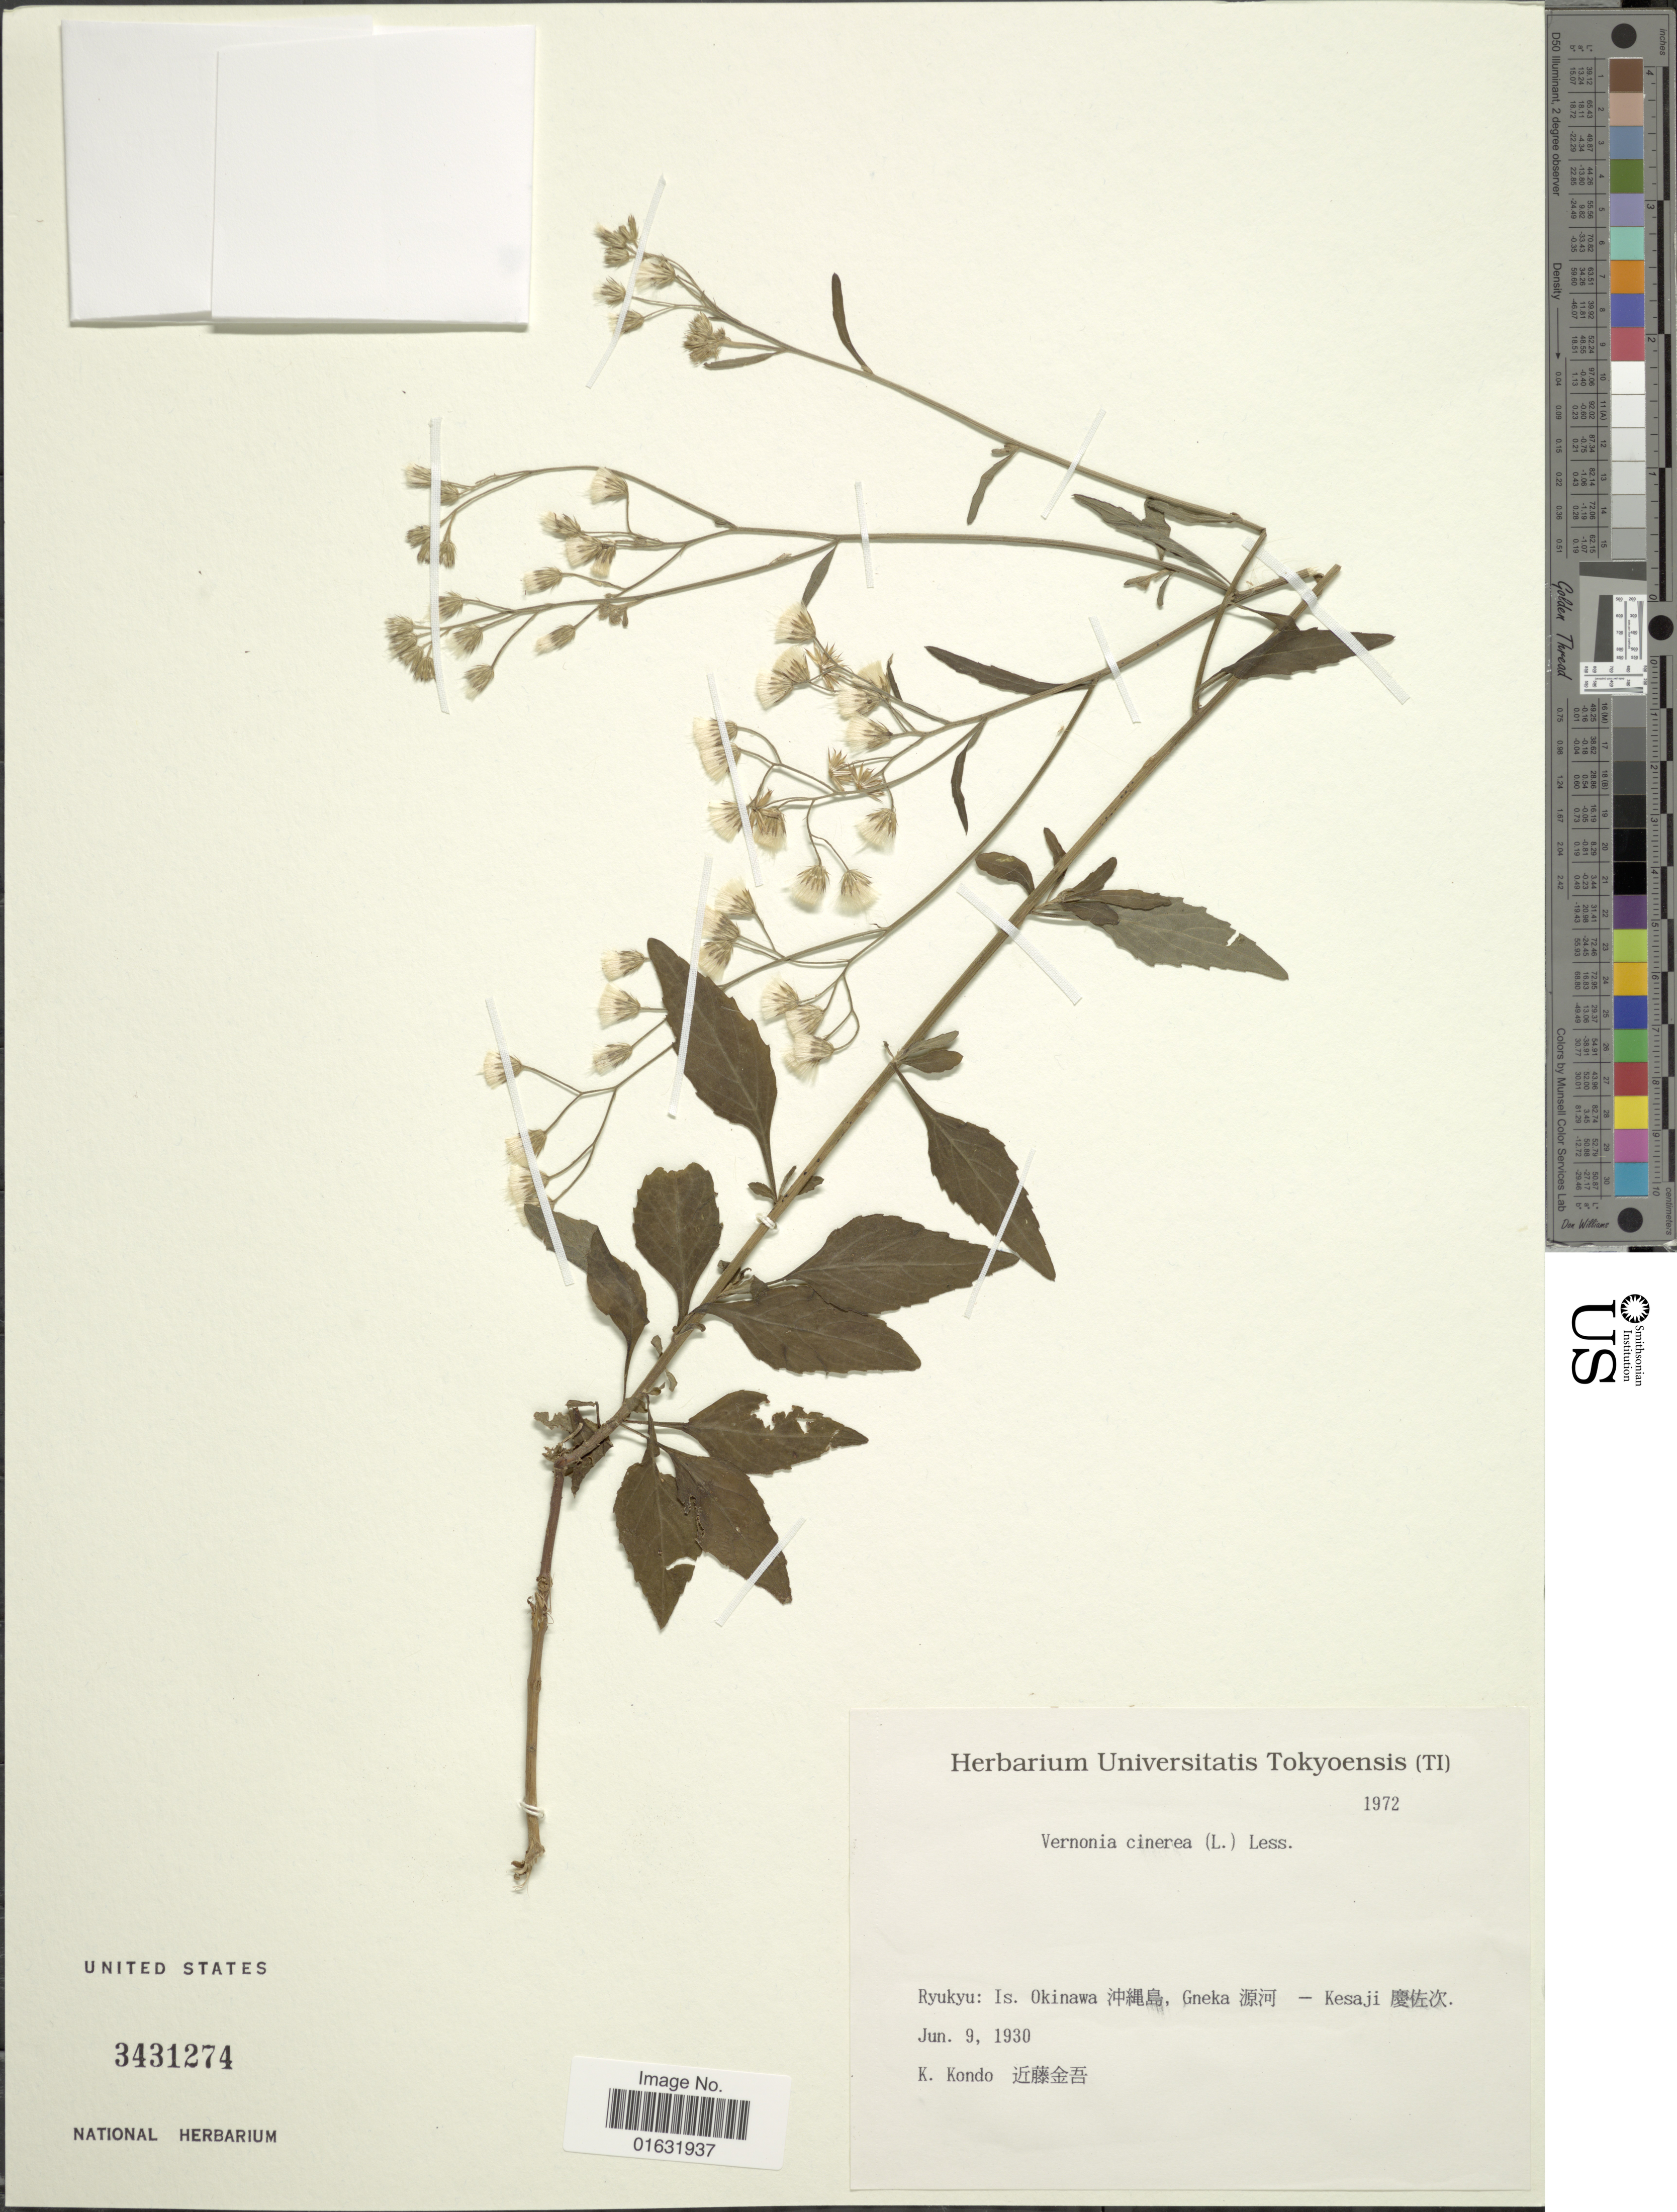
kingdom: Plantae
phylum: Tracheophyta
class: Magnoliopsida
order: Asterales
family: Asteraceae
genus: Cyanthillium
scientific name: Cyanthillium cinereum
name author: (L.) H. Rob.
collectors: K. Kondo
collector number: x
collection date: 1930-06-09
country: Japan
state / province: Okinawa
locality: Gnek- Kesaji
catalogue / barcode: US 3431274